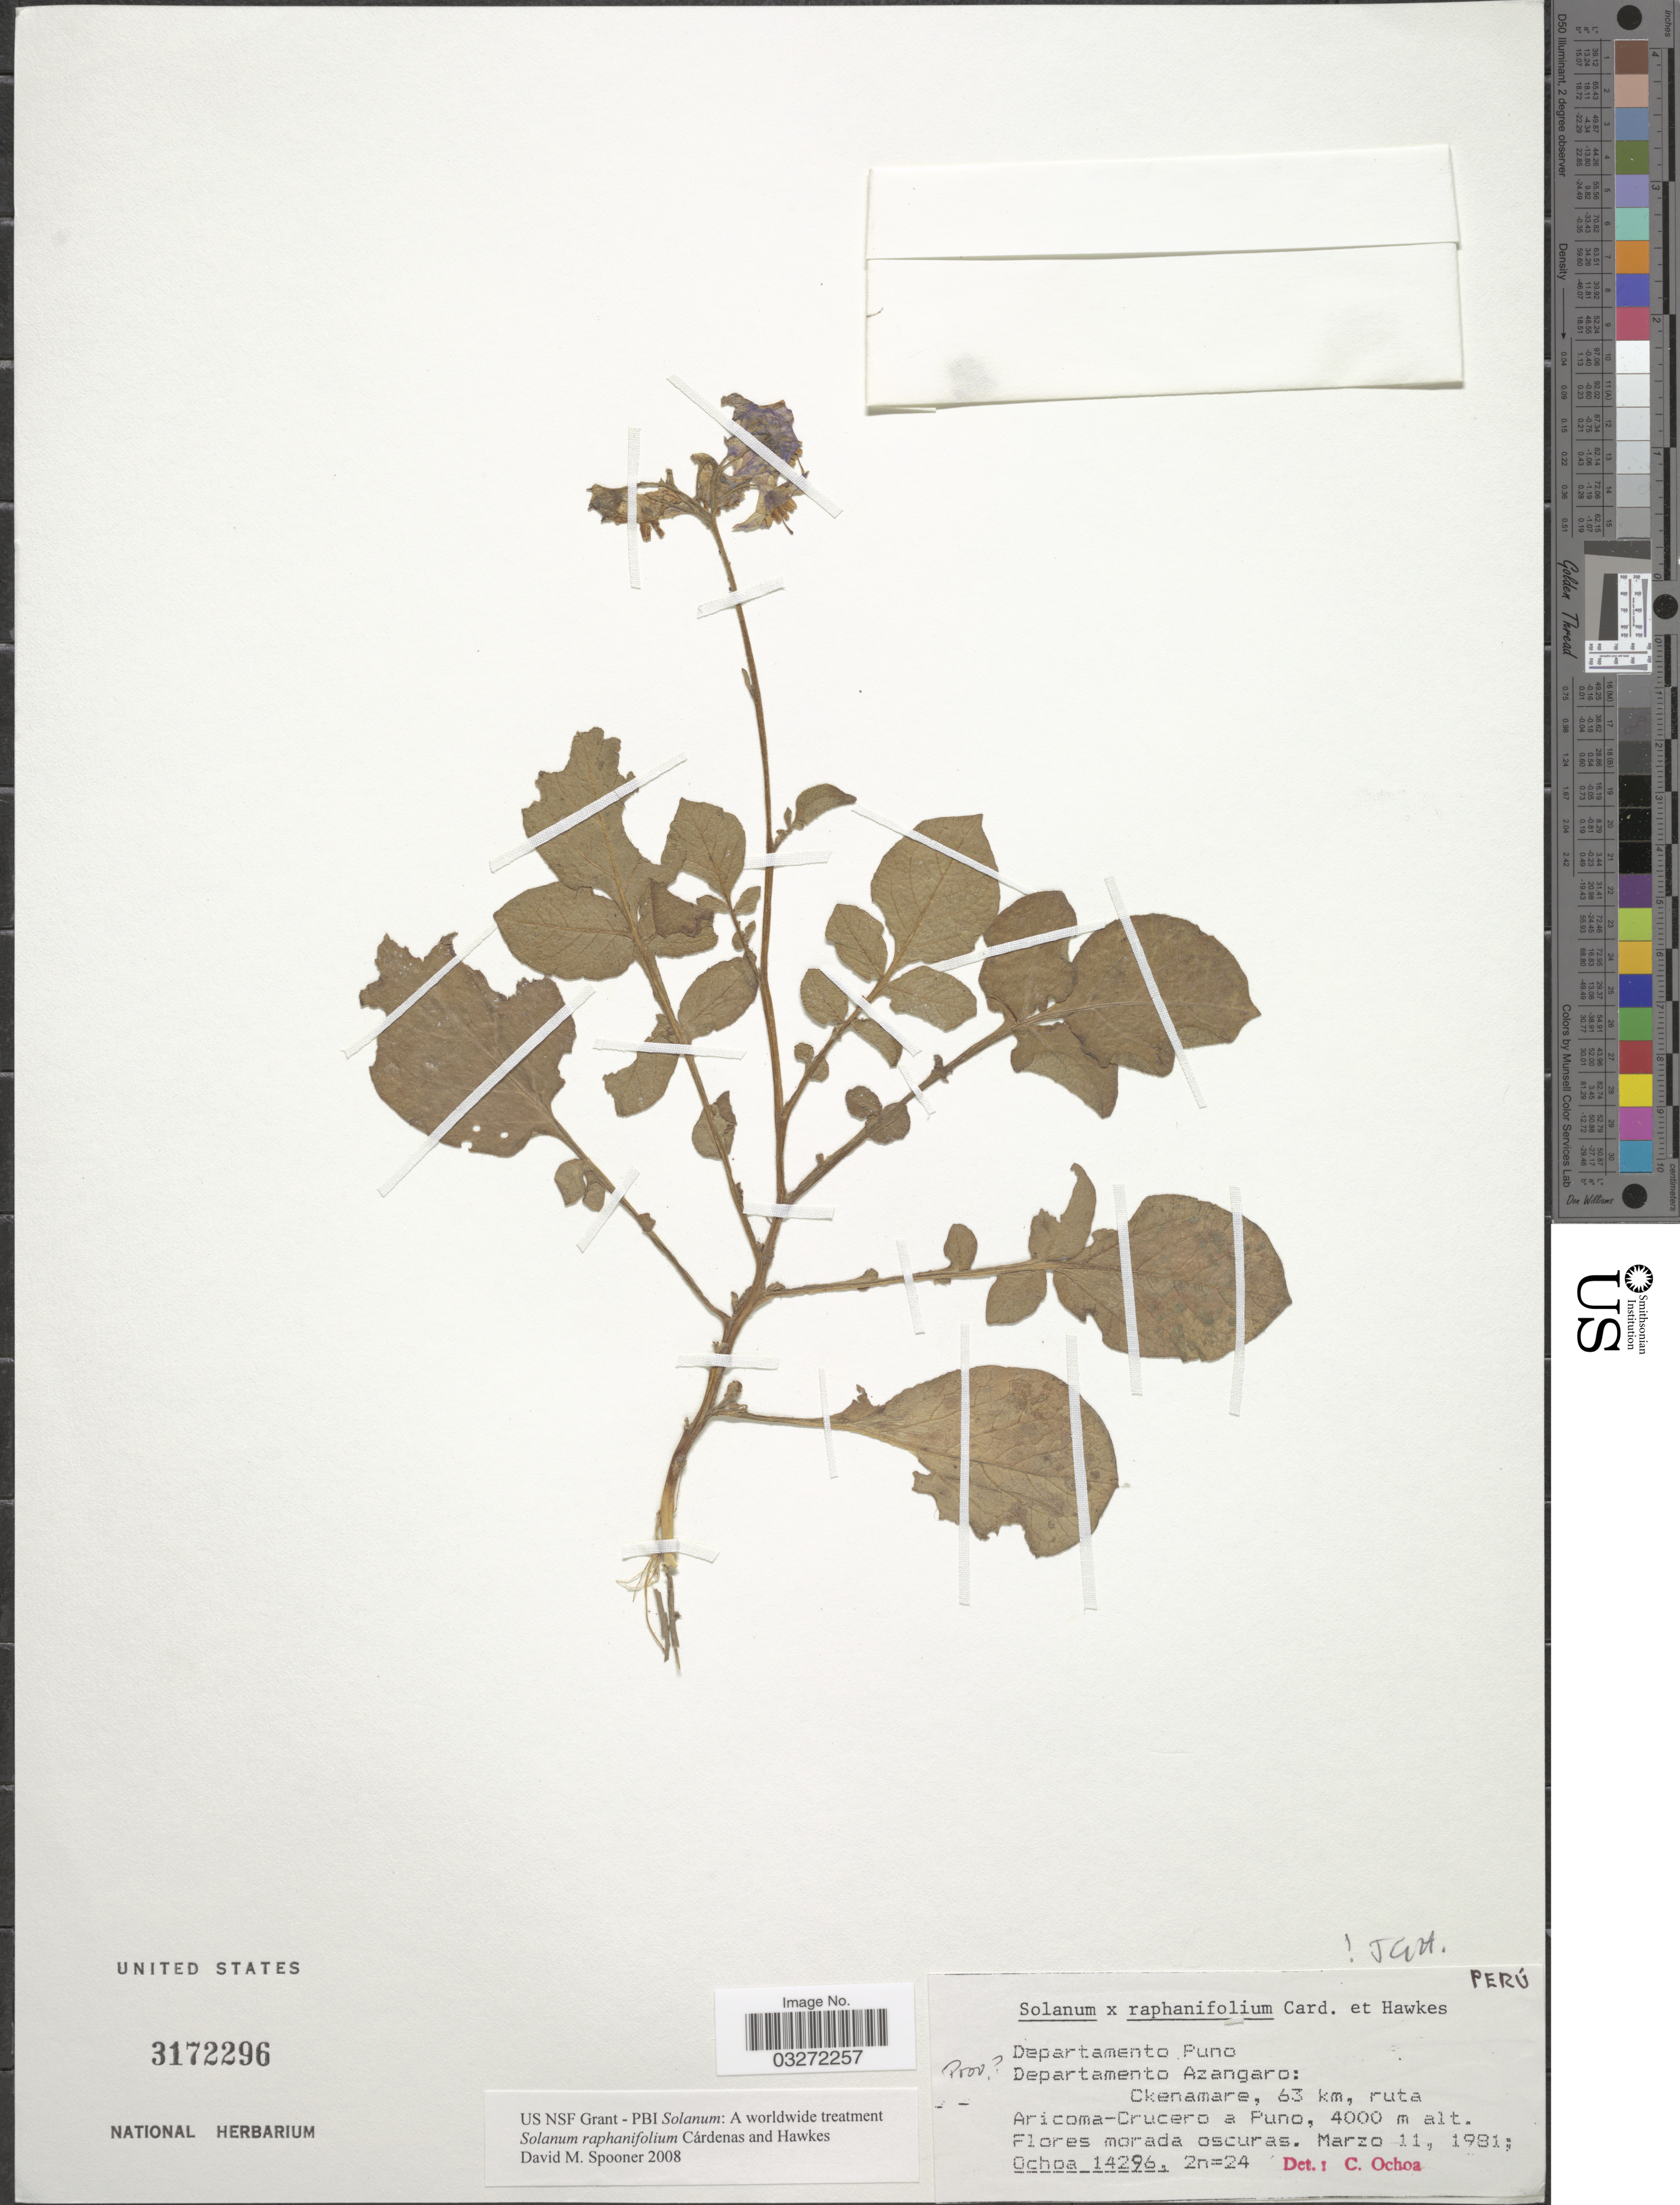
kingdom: Plantae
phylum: Tracheophyta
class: Magnoliopsida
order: Solanales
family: Solanaceae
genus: Solanum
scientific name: Solanum raphanifolium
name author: Cárdenas & Hawkes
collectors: -. Ochoa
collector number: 14296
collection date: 1981-03-11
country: Peru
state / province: Puno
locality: Departamento Puno, Departamento Azangaro: Ckenamare, 63 km. ruta Aricoma-Crucero a Puno.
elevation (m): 4000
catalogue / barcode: US 3172296